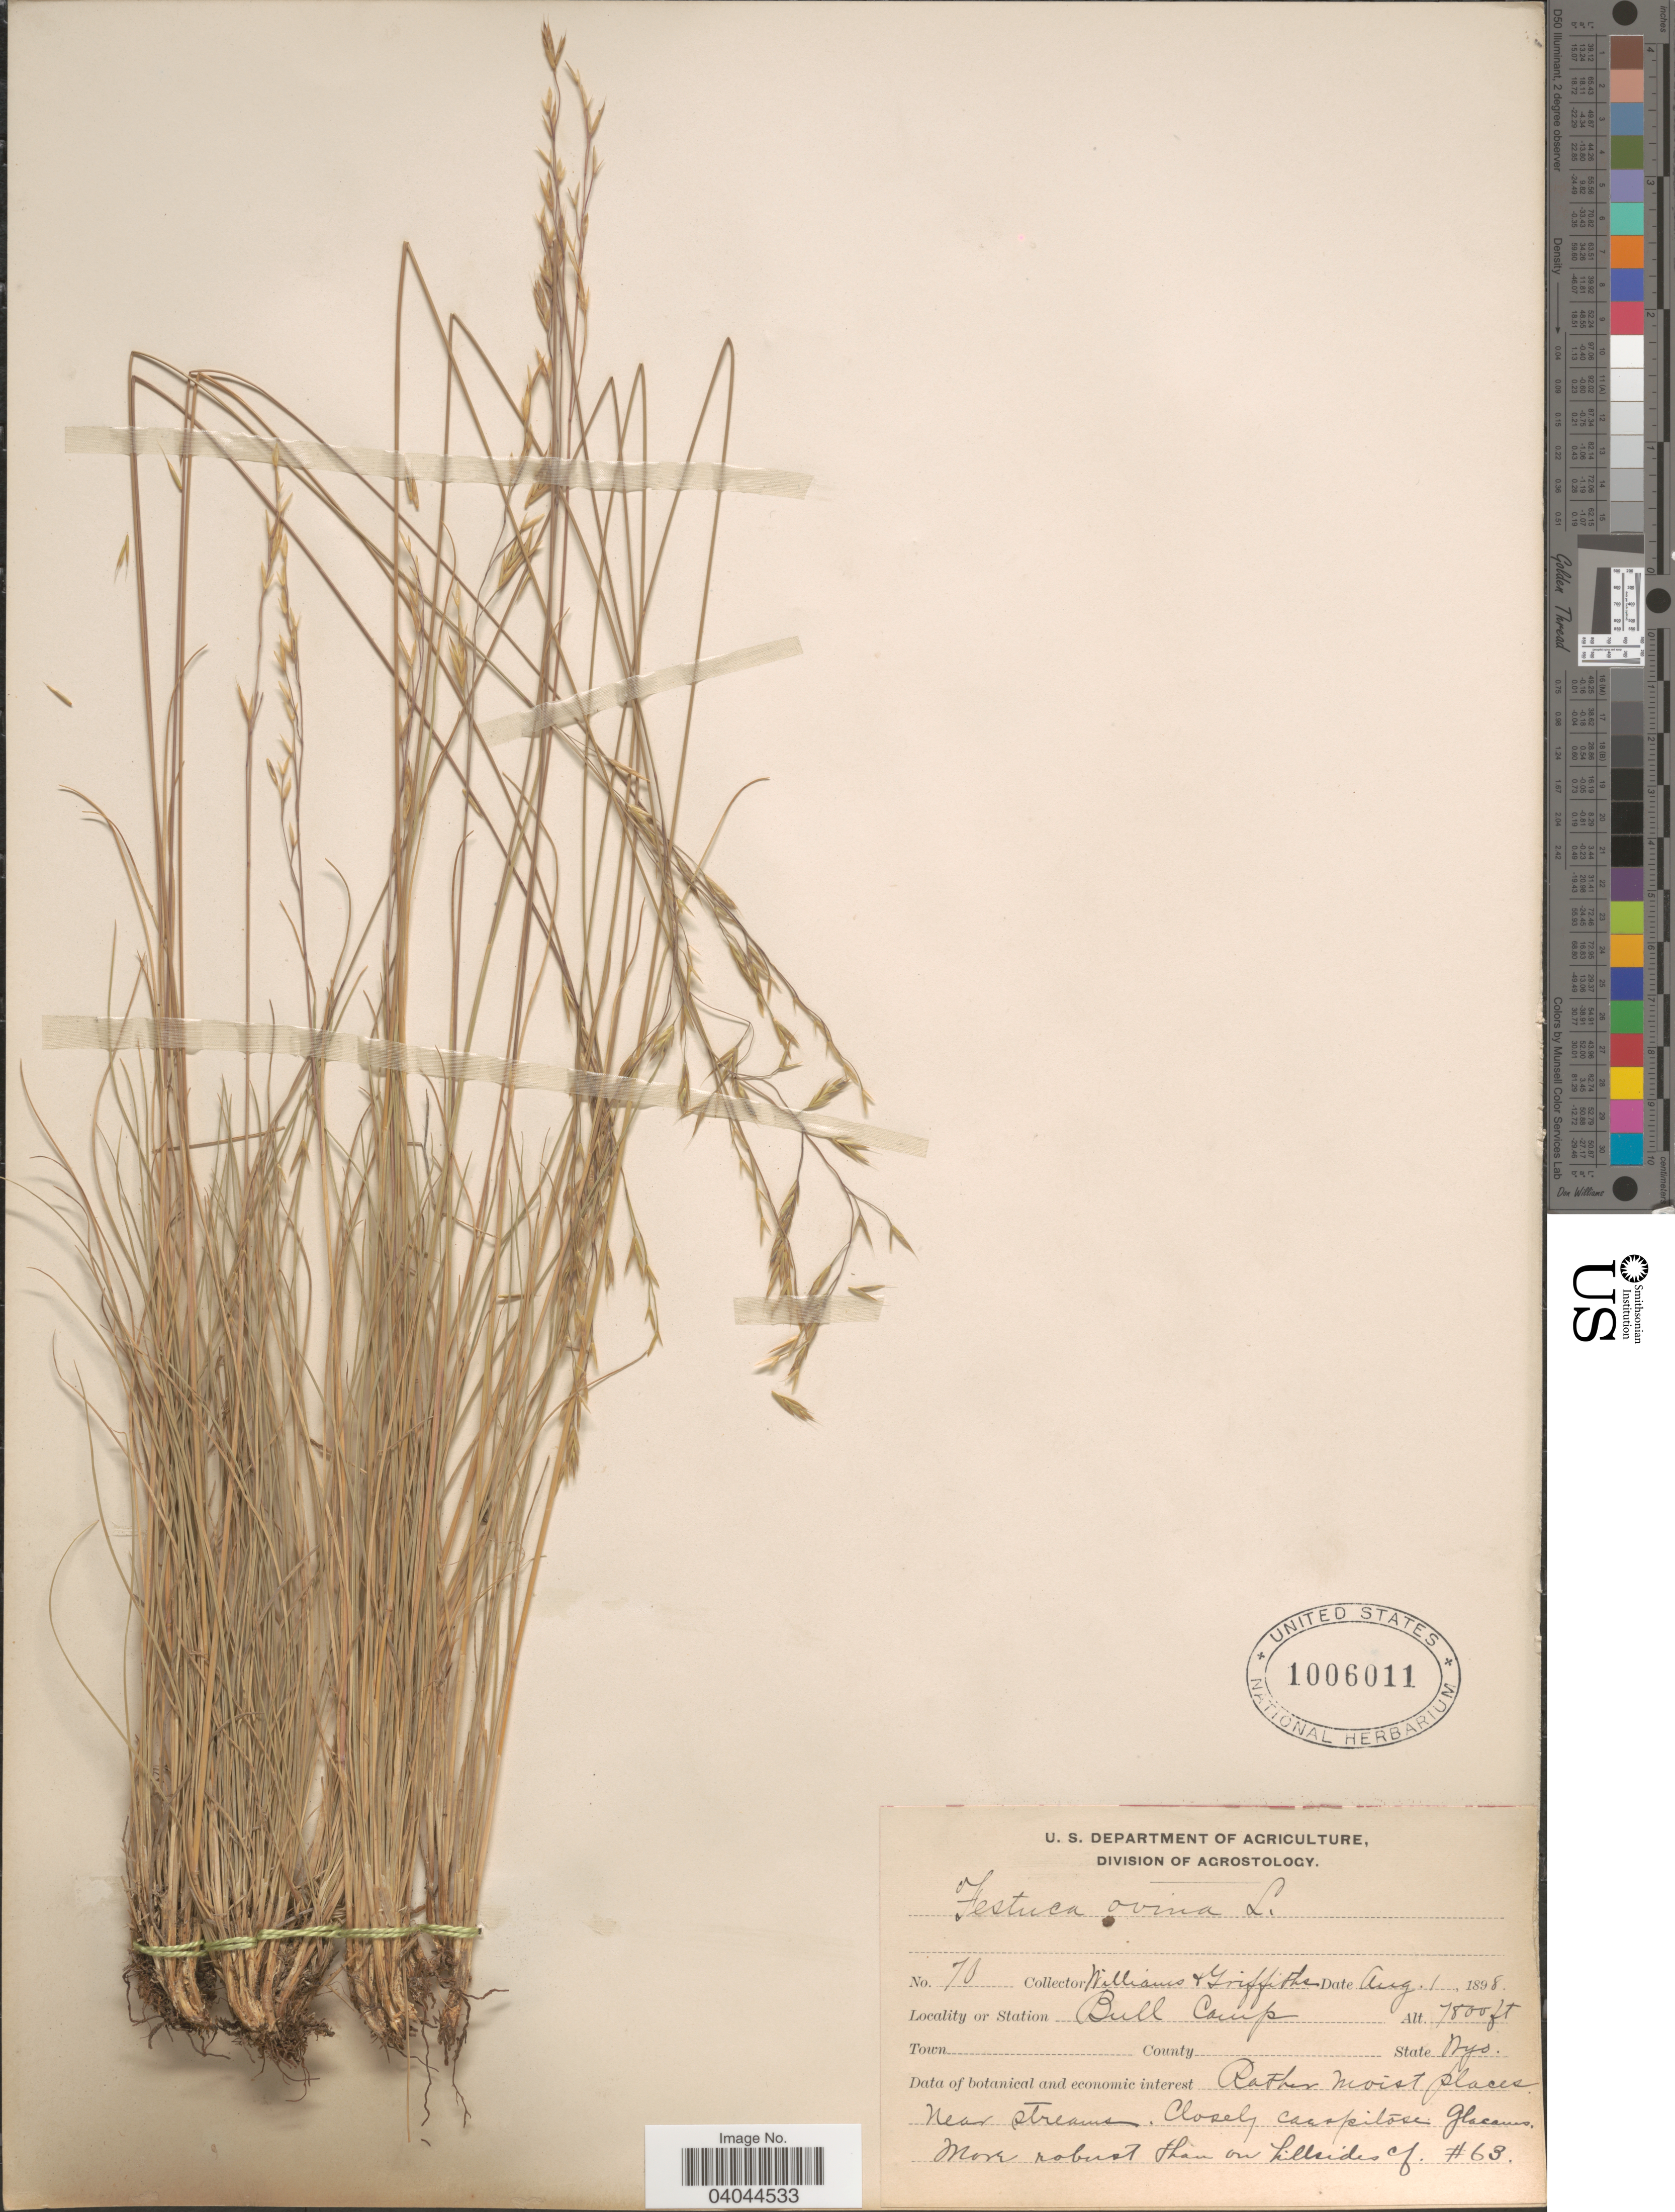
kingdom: Plantae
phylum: Tracheophyta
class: Liliopsida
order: Poales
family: Poaceae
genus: Festuca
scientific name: Festuca ovina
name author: L.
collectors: -- Williams & -- Griffiths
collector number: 70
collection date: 1898-08-01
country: United States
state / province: Wyoming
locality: Station Bull Camp.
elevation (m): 2377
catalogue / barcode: US 1006011